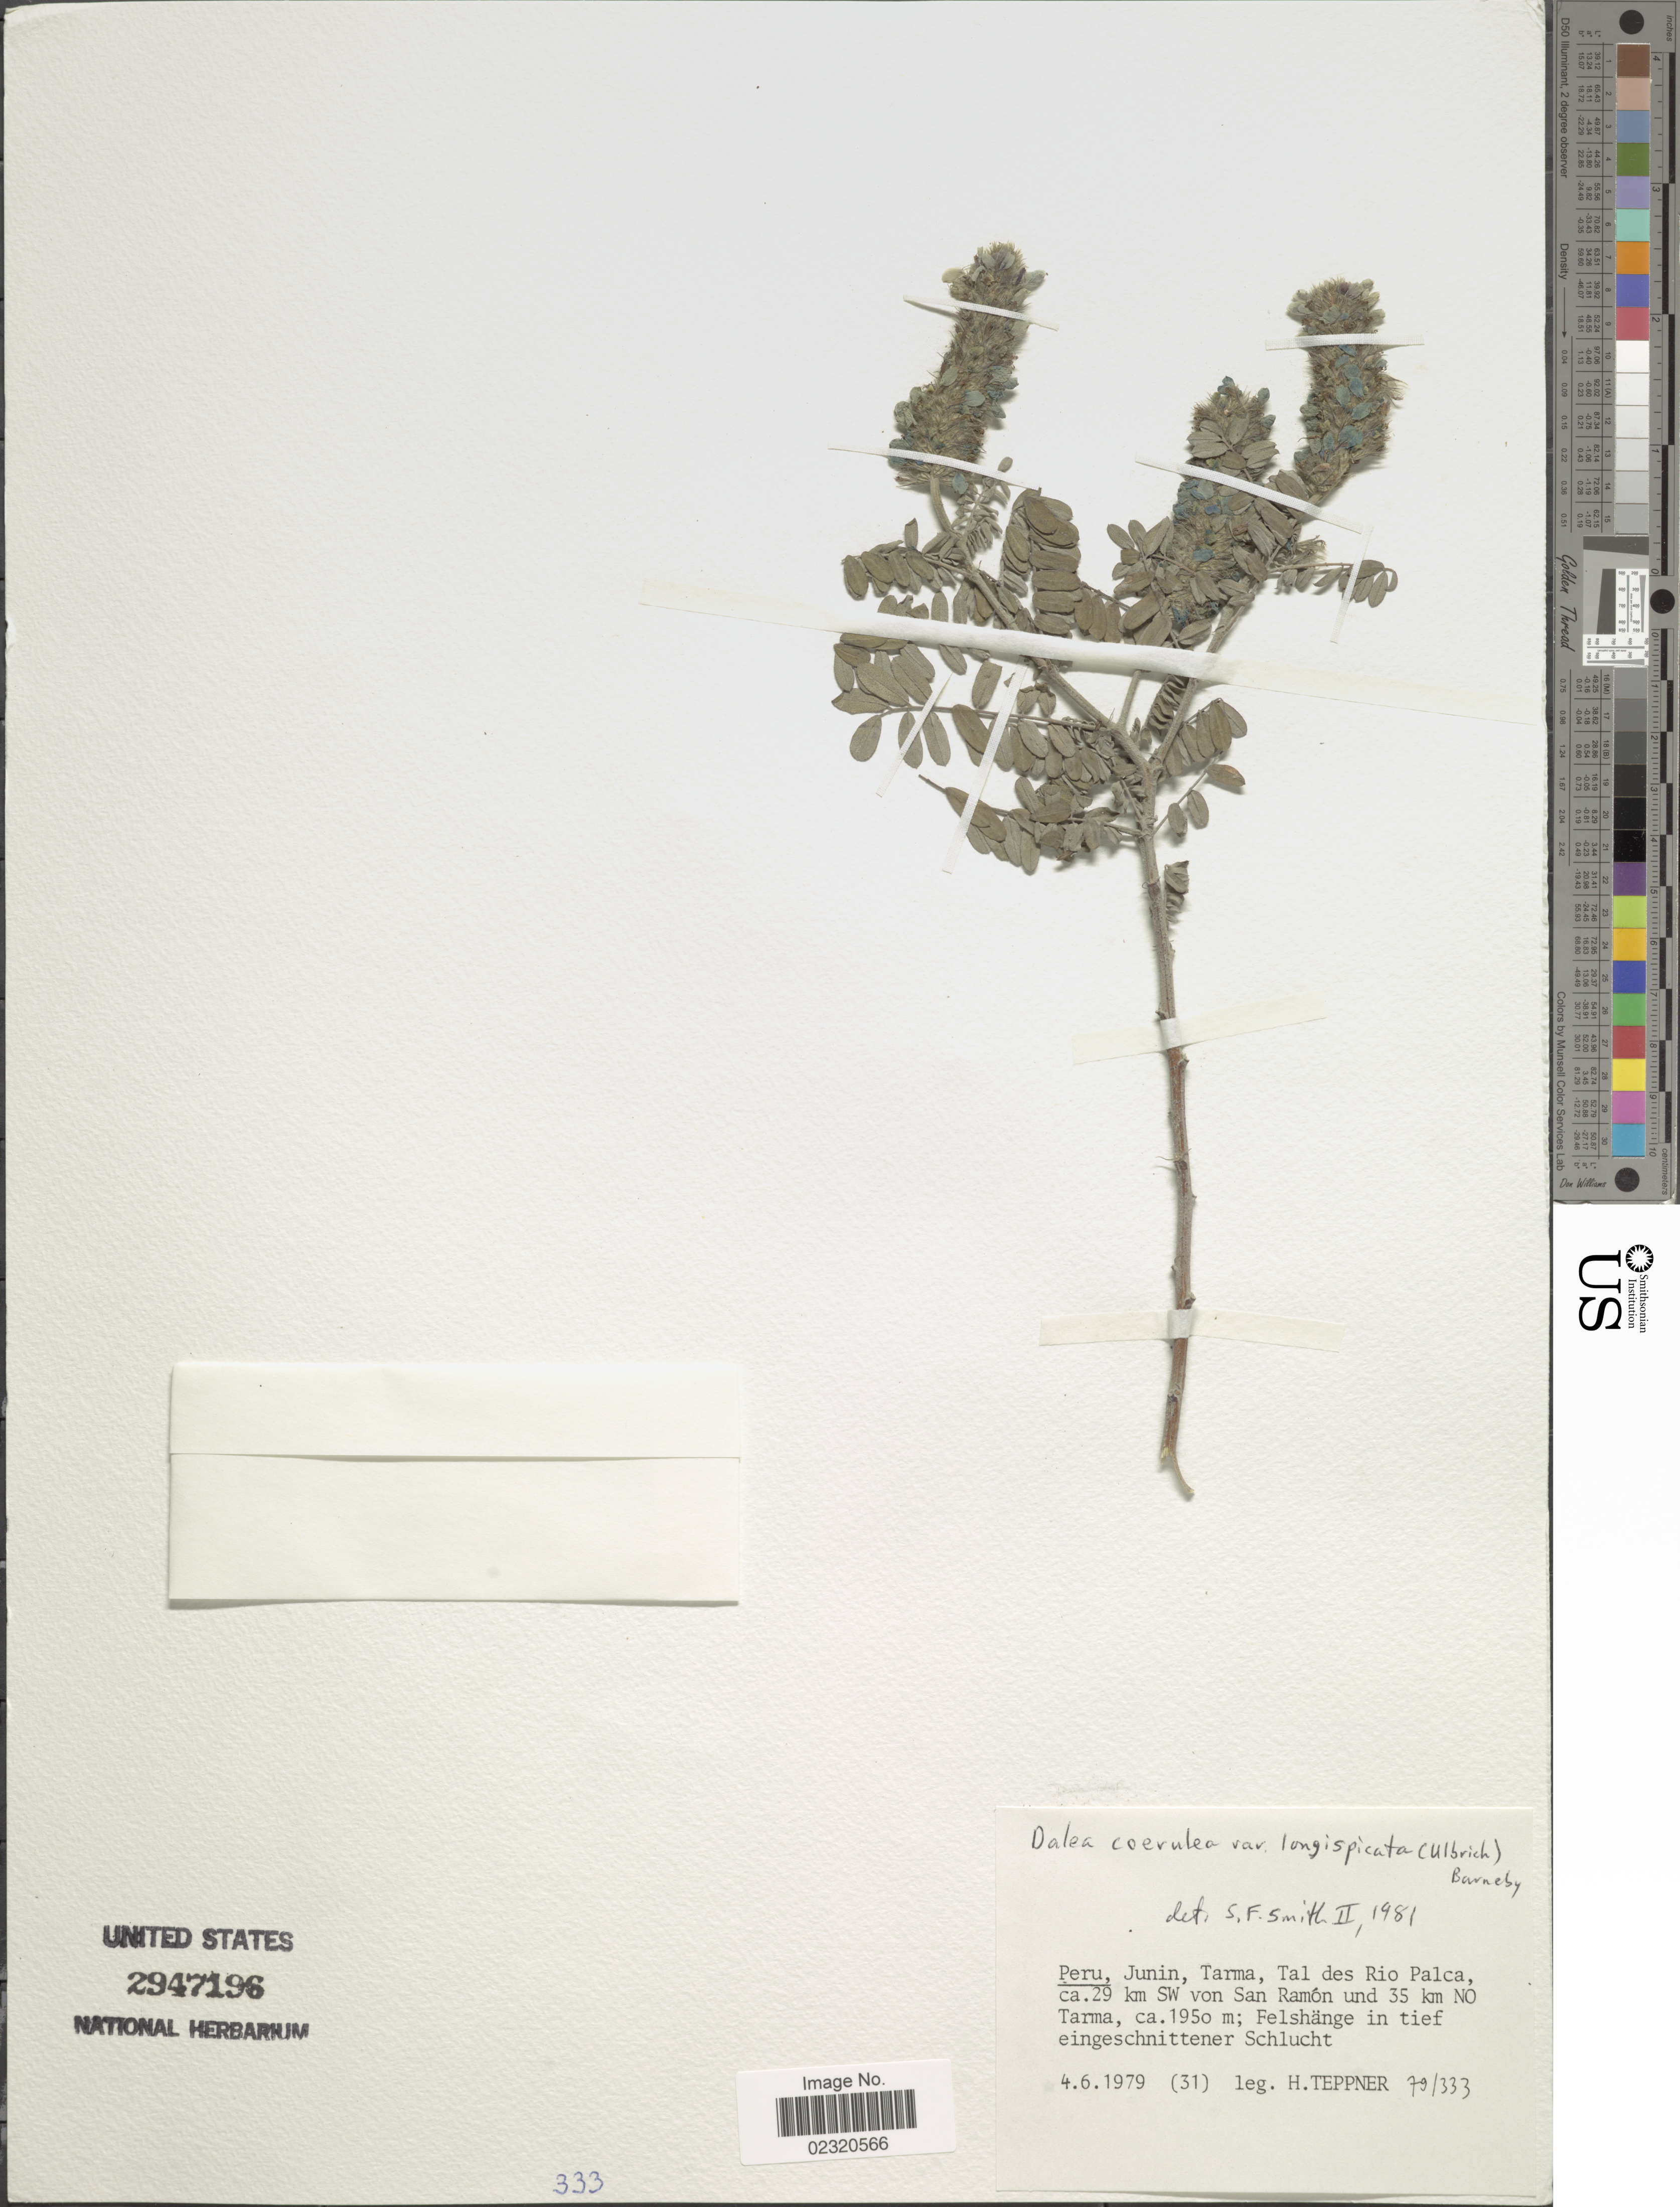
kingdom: Plantae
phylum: Tracheophyta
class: Magnoliopsida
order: Fabales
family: Fabaceae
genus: Dalea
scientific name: Dalea coerulea var. longispicata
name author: (Ulbr.) Barneby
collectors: H. Teppner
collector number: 79/333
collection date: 1979-06-04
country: Peru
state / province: Junín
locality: Tarma, Tal des Rio Palca, ca 29 km SW von San Ramon und 35 km NO Tarma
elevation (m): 1950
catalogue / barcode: US 2947196